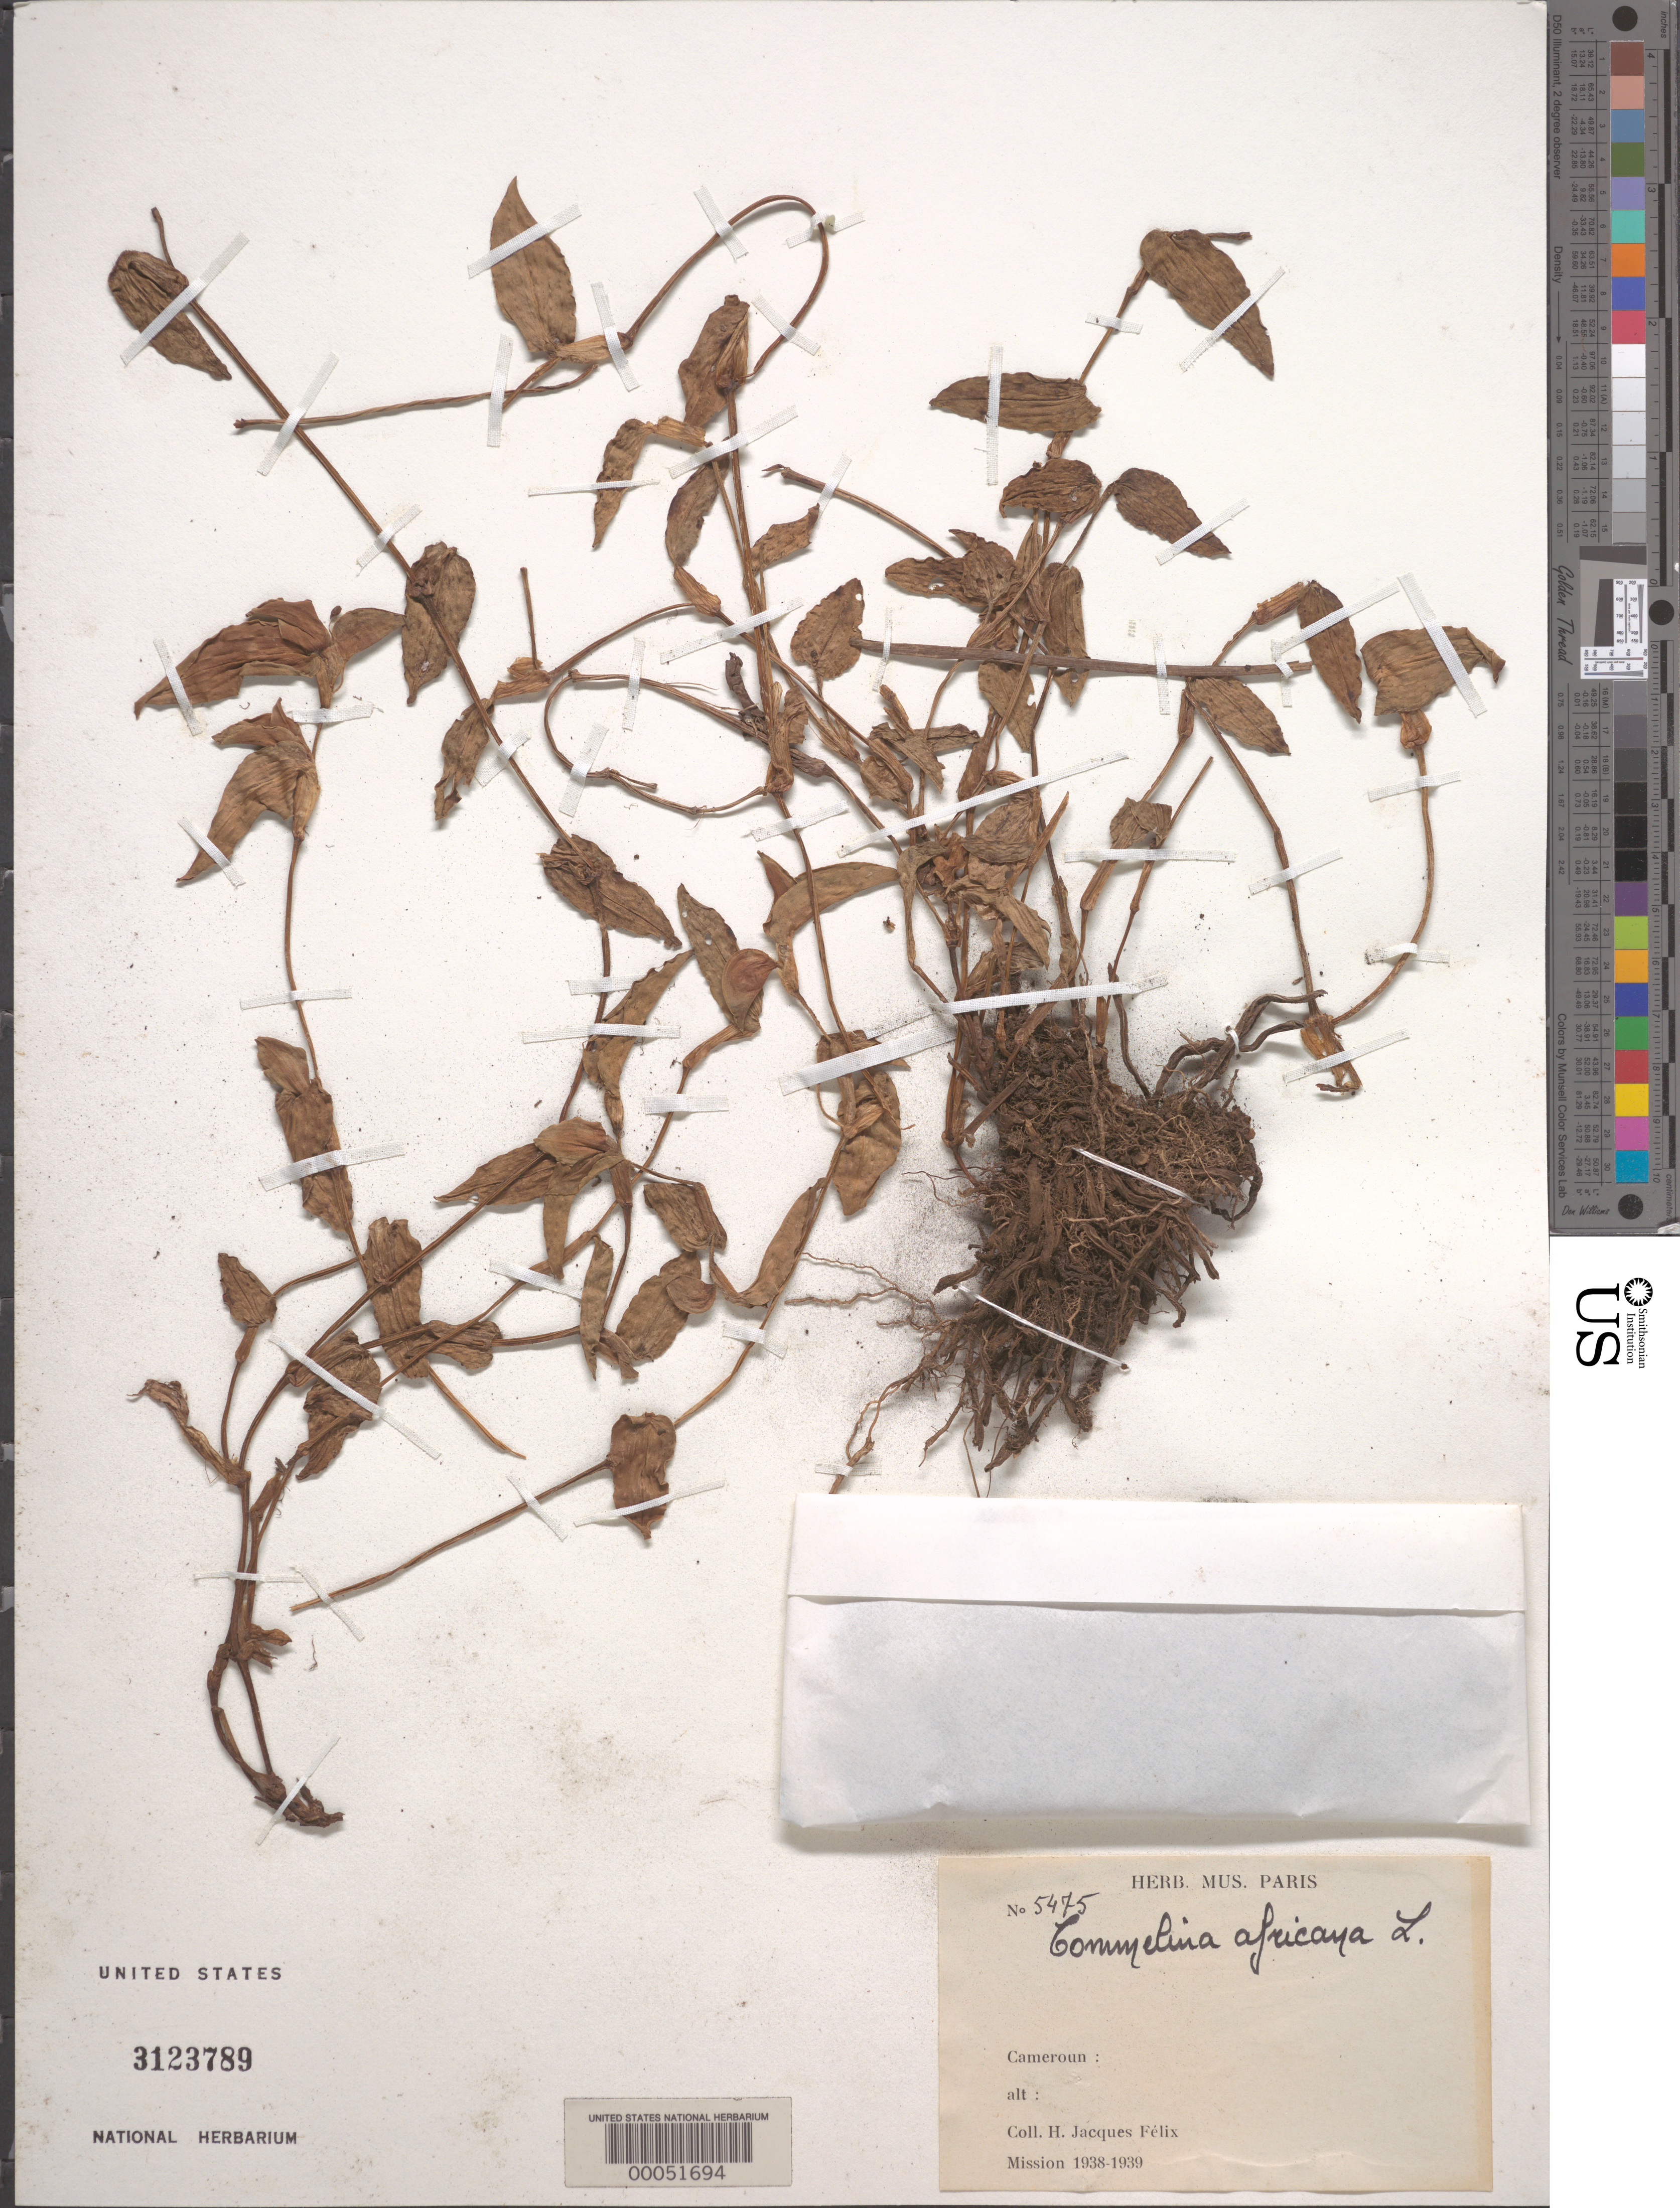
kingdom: Plantae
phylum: Tracheophyta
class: Liliopsida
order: Commelinales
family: Commelinaceae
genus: Commelina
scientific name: Commelina africana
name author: L.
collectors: H. Felix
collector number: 5475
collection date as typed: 1938 to -- -- 1939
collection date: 1938/1939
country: Cameroon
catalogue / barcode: US 3123789